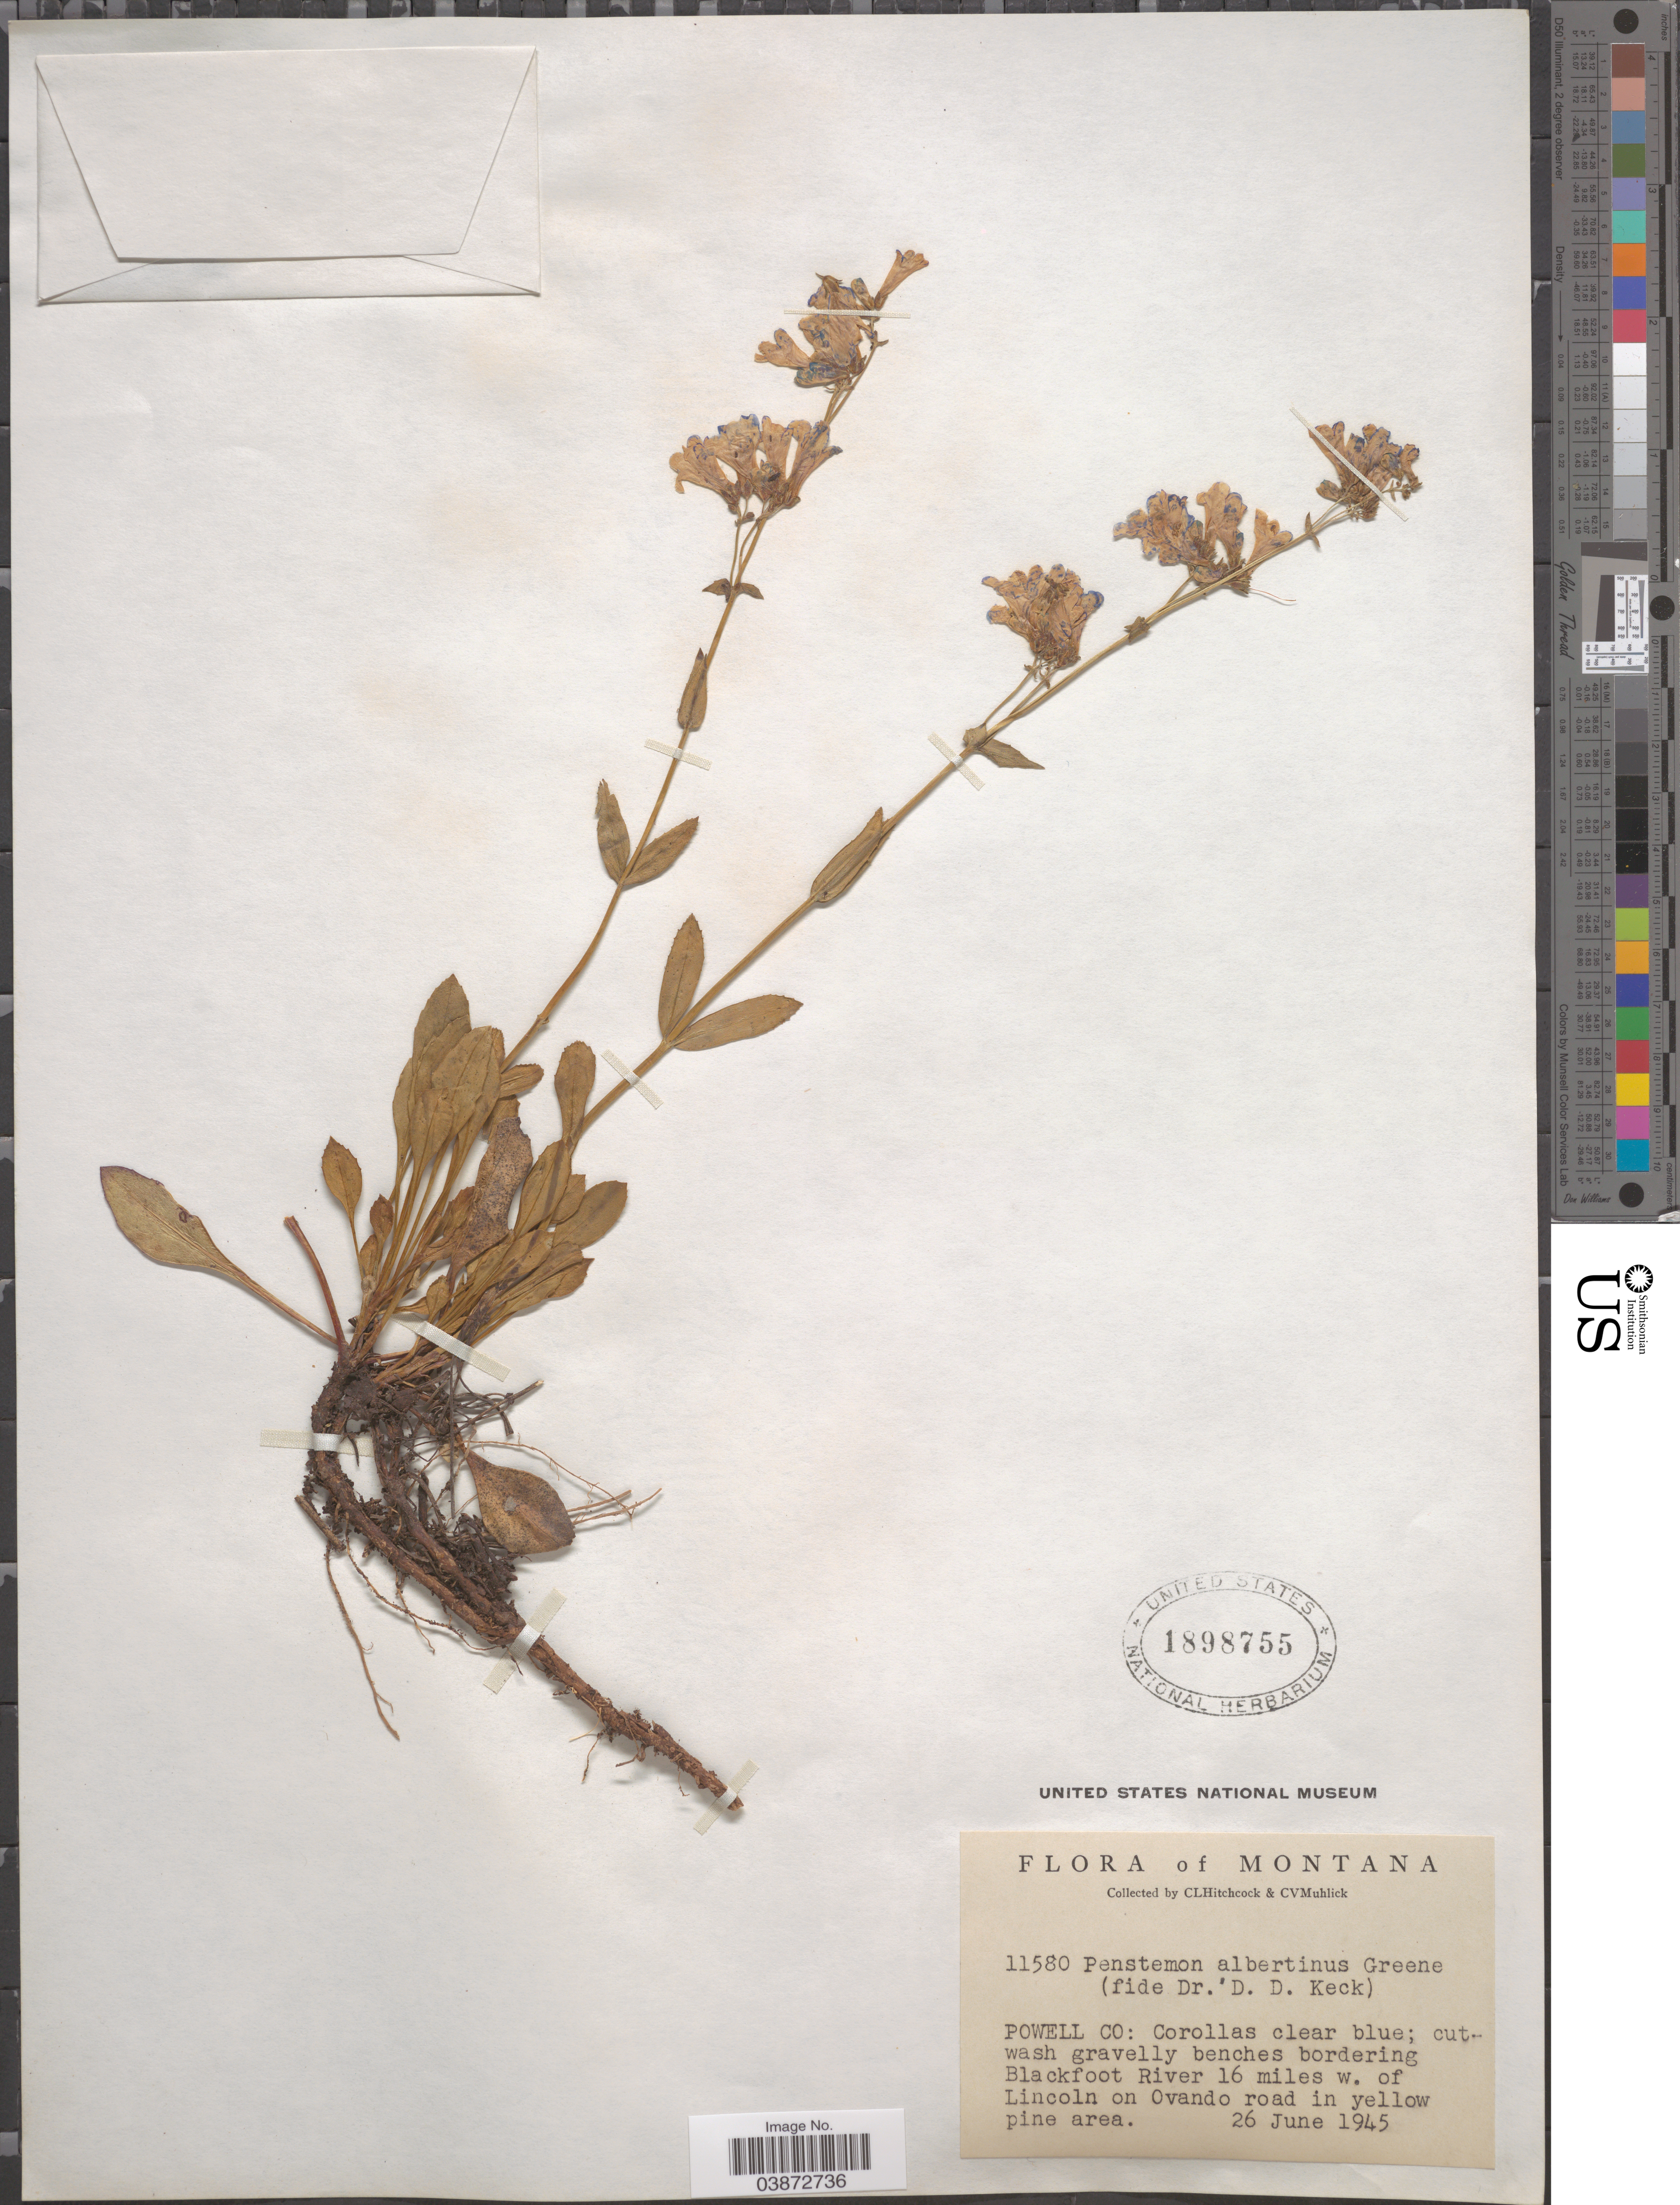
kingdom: Plantae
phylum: Tracheophyta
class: Magnoliopsida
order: Lamiales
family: Plantaginaceae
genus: Penstemon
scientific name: Penstemon albertinus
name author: Greene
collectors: C. L. Hitchcock & C. V. Muhlick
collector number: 11580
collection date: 1945-06-26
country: United States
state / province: Montana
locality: Powell Co: Blackfoot River 16 miles w. of Lincoln on Ovando road.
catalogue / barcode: US 1898755